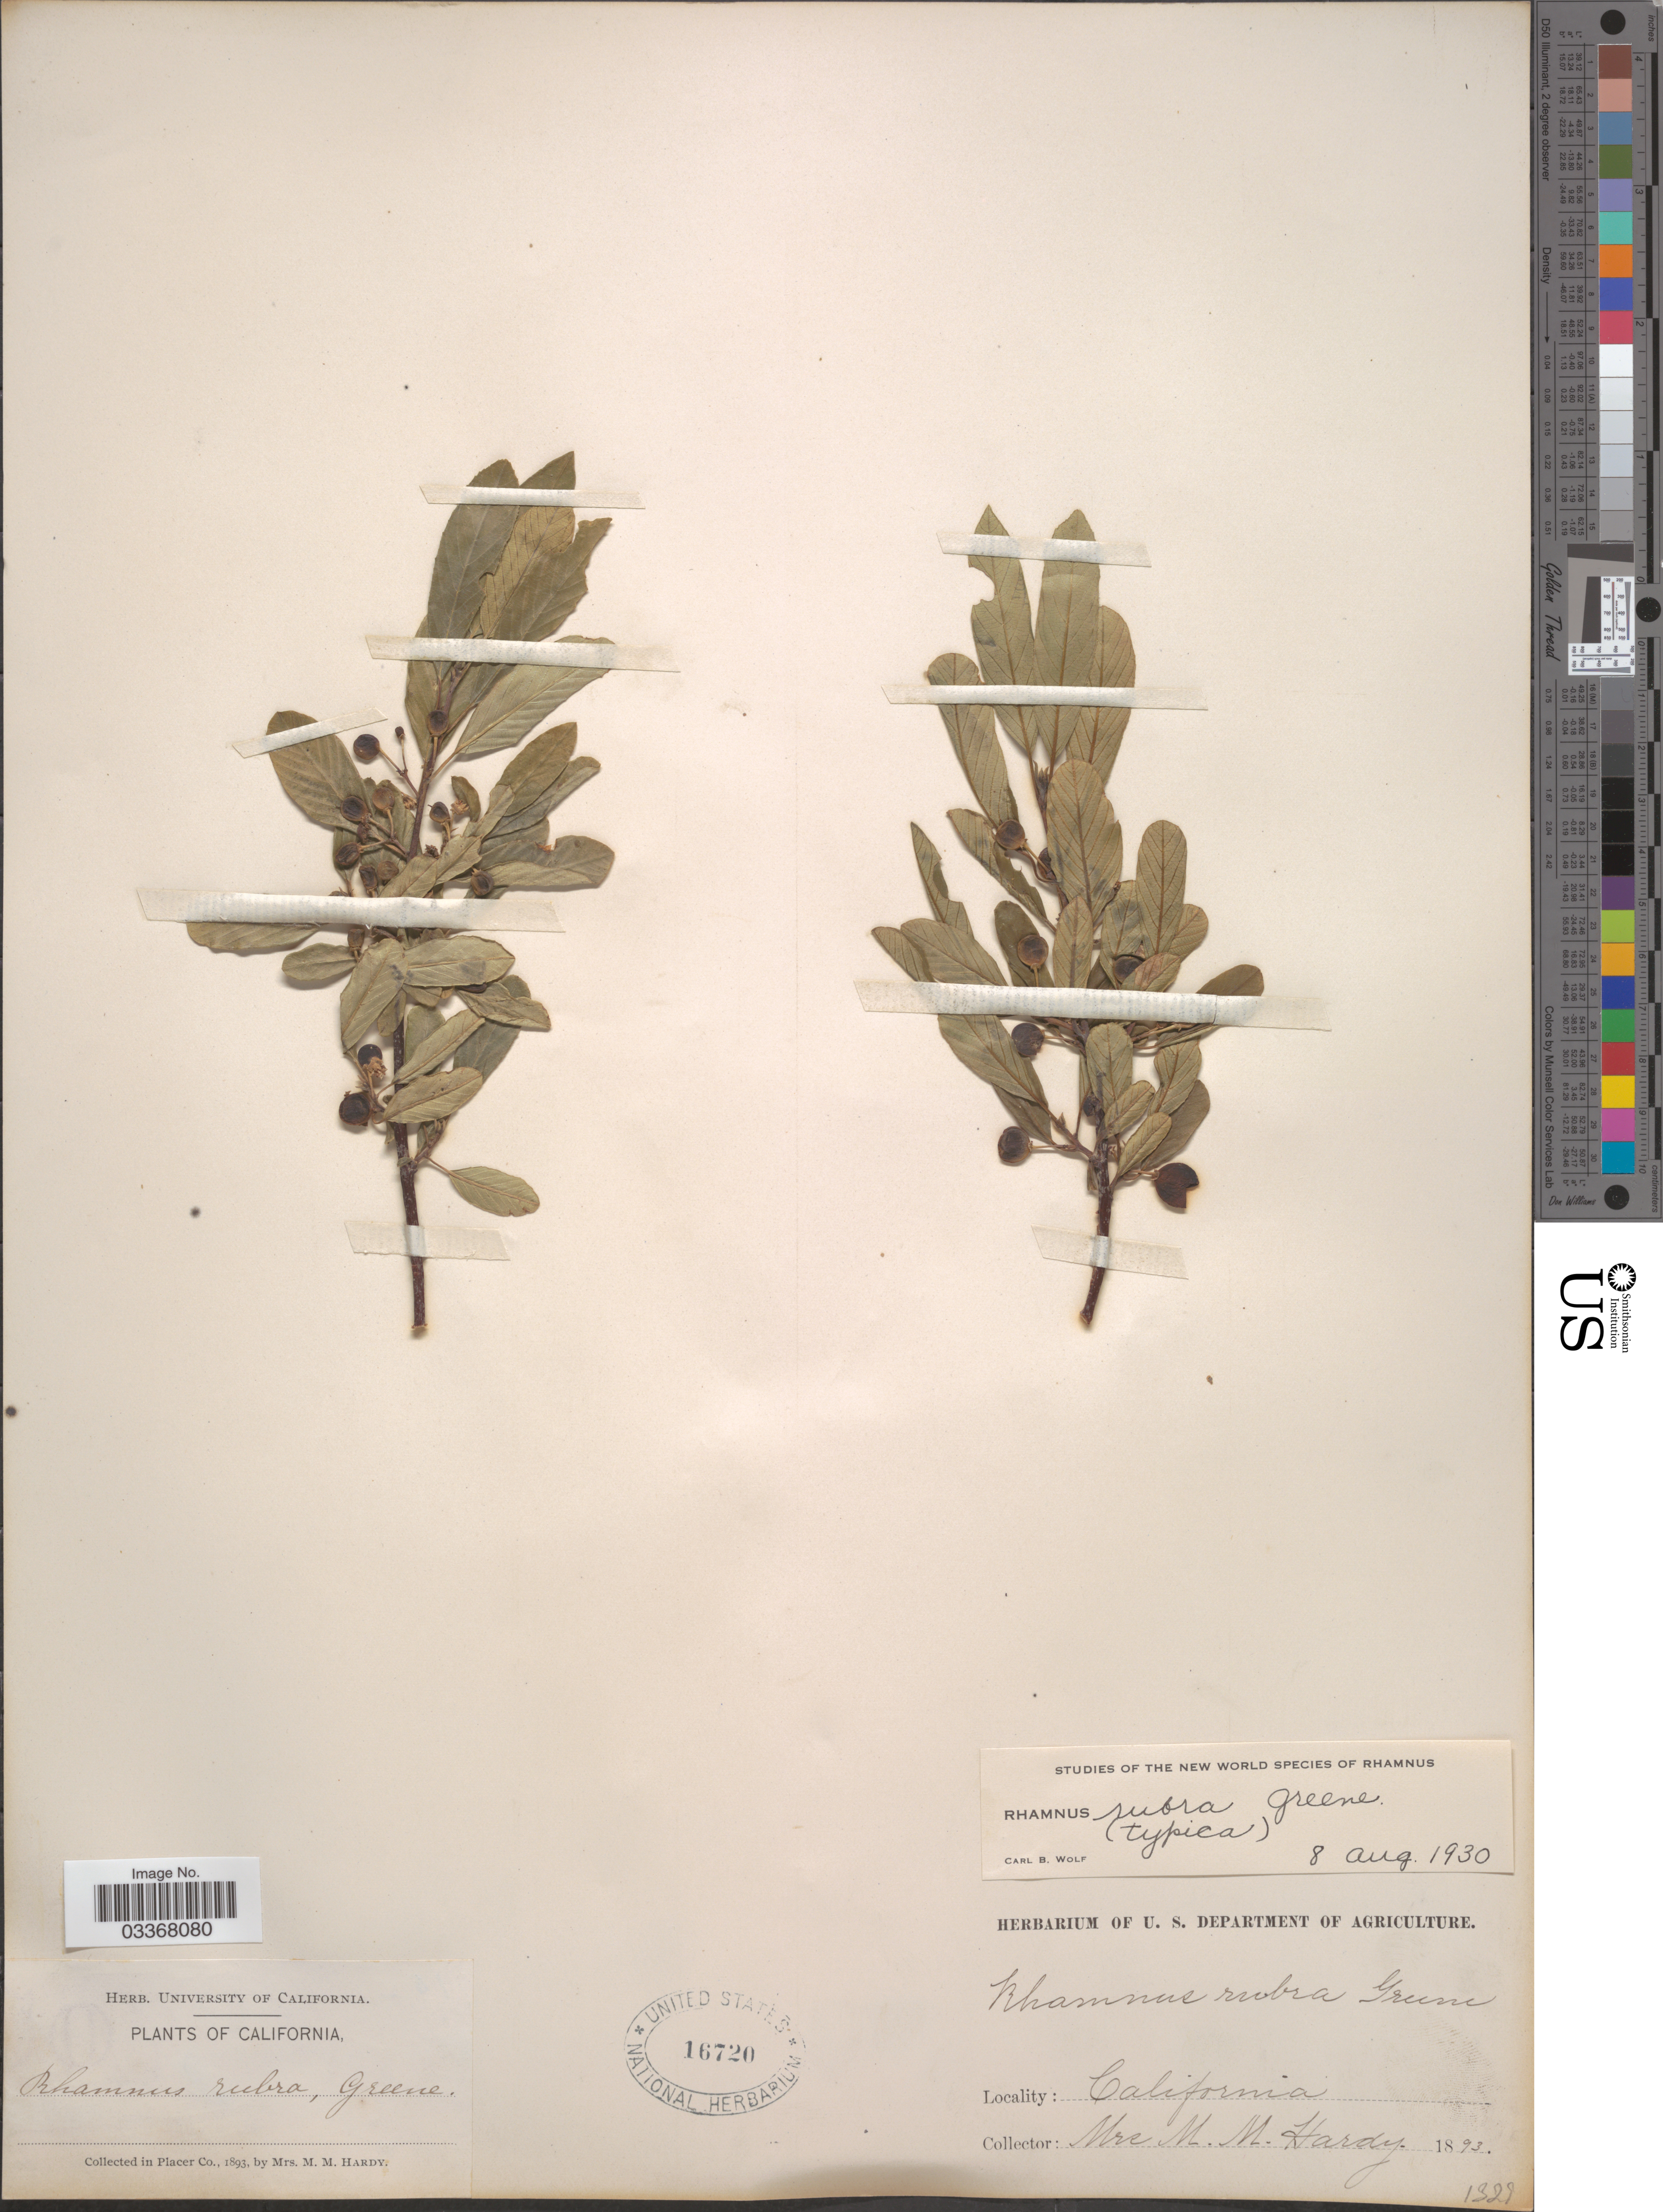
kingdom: Plantae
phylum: Tracheophyta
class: Magnoliopsida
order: Rosales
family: Rhamnaceae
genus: Frangula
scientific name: Frangula rubra subsp. rubra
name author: (Greene) Grubov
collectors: Mrs. M. M. Hardy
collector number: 1327*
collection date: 1893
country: United States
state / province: California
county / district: Placer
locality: Placer Co.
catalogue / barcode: US 16720